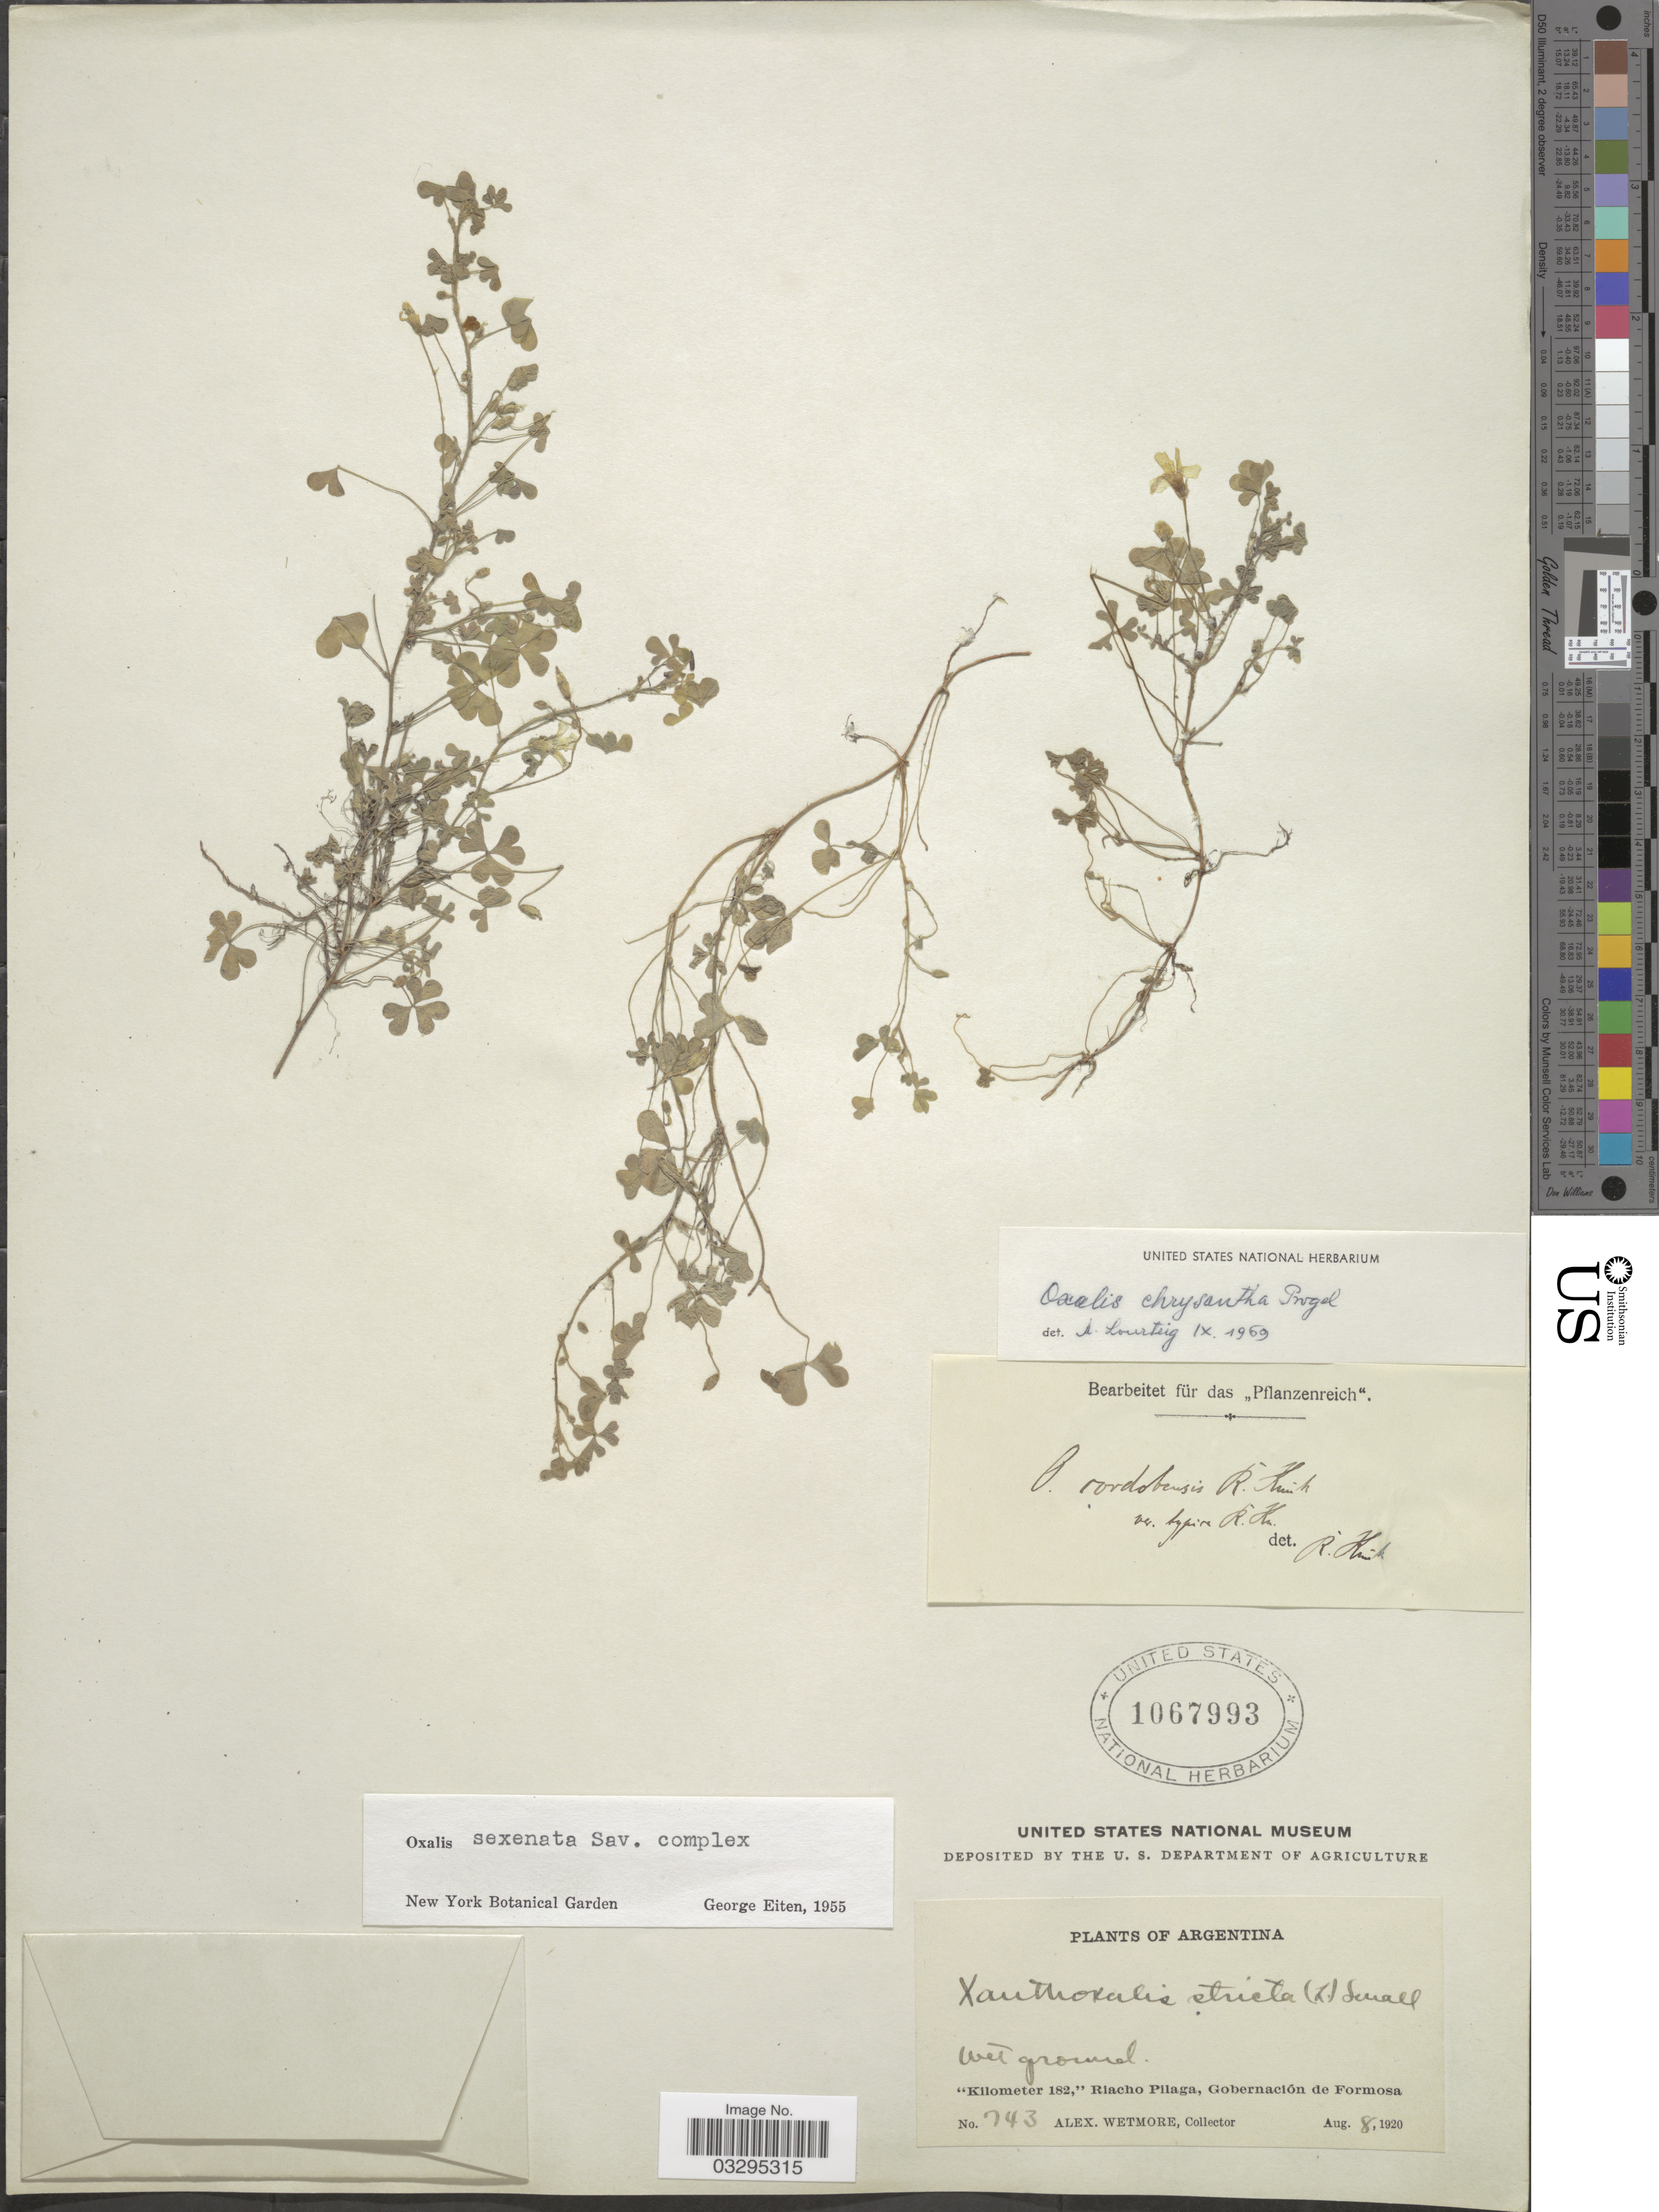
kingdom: Plantae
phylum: Tracheophyta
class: Magnoliopsida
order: Oxalidales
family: Oxalidaceae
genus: Oxalis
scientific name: Oxalis conorrhiza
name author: Jacq.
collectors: A. Wetmore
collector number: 743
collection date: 1920-08-08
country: Argentina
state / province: Formosa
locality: kilometer 182,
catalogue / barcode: US 1067993